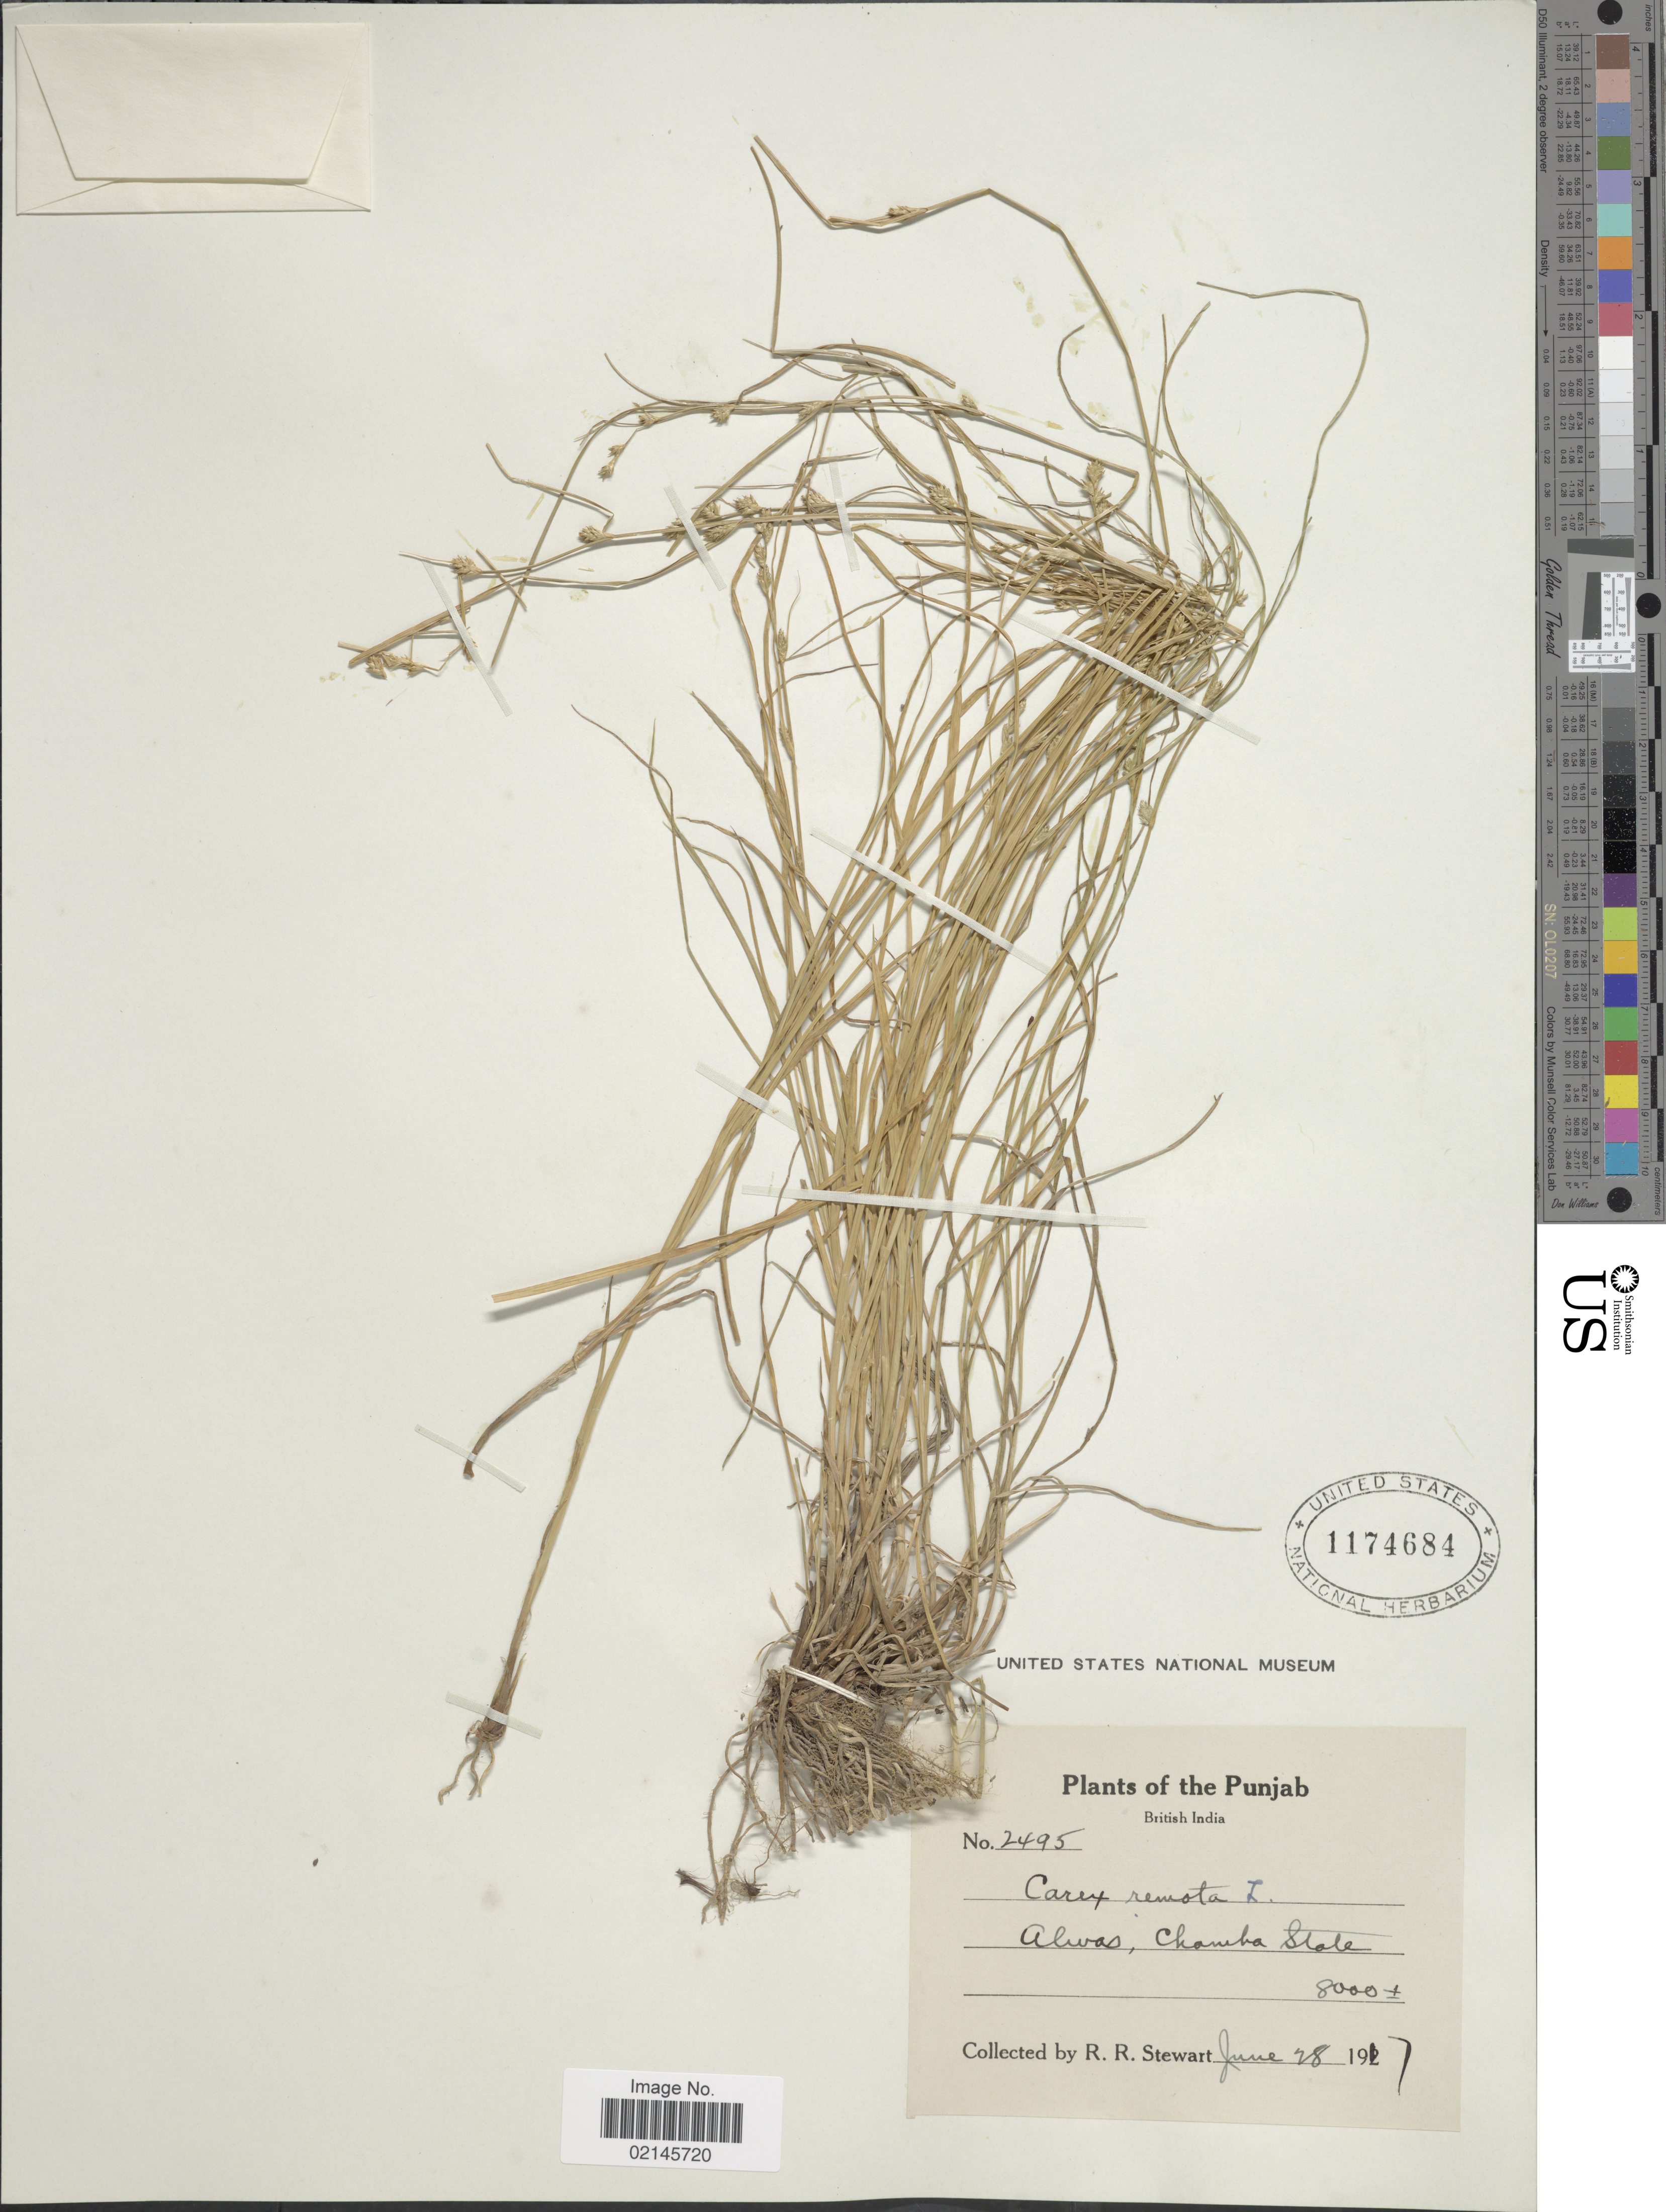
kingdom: Plantae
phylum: Tracheophyta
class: Liliopsida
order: Poales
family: Cyperaceae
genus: Carex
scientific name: Carex remota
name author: L.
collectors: R. R. Stewart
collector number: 2495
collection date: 1917-06-28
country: India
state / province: Himachal Pradesh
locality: British India, Alwas, Chamba State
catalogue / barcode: US 1174684